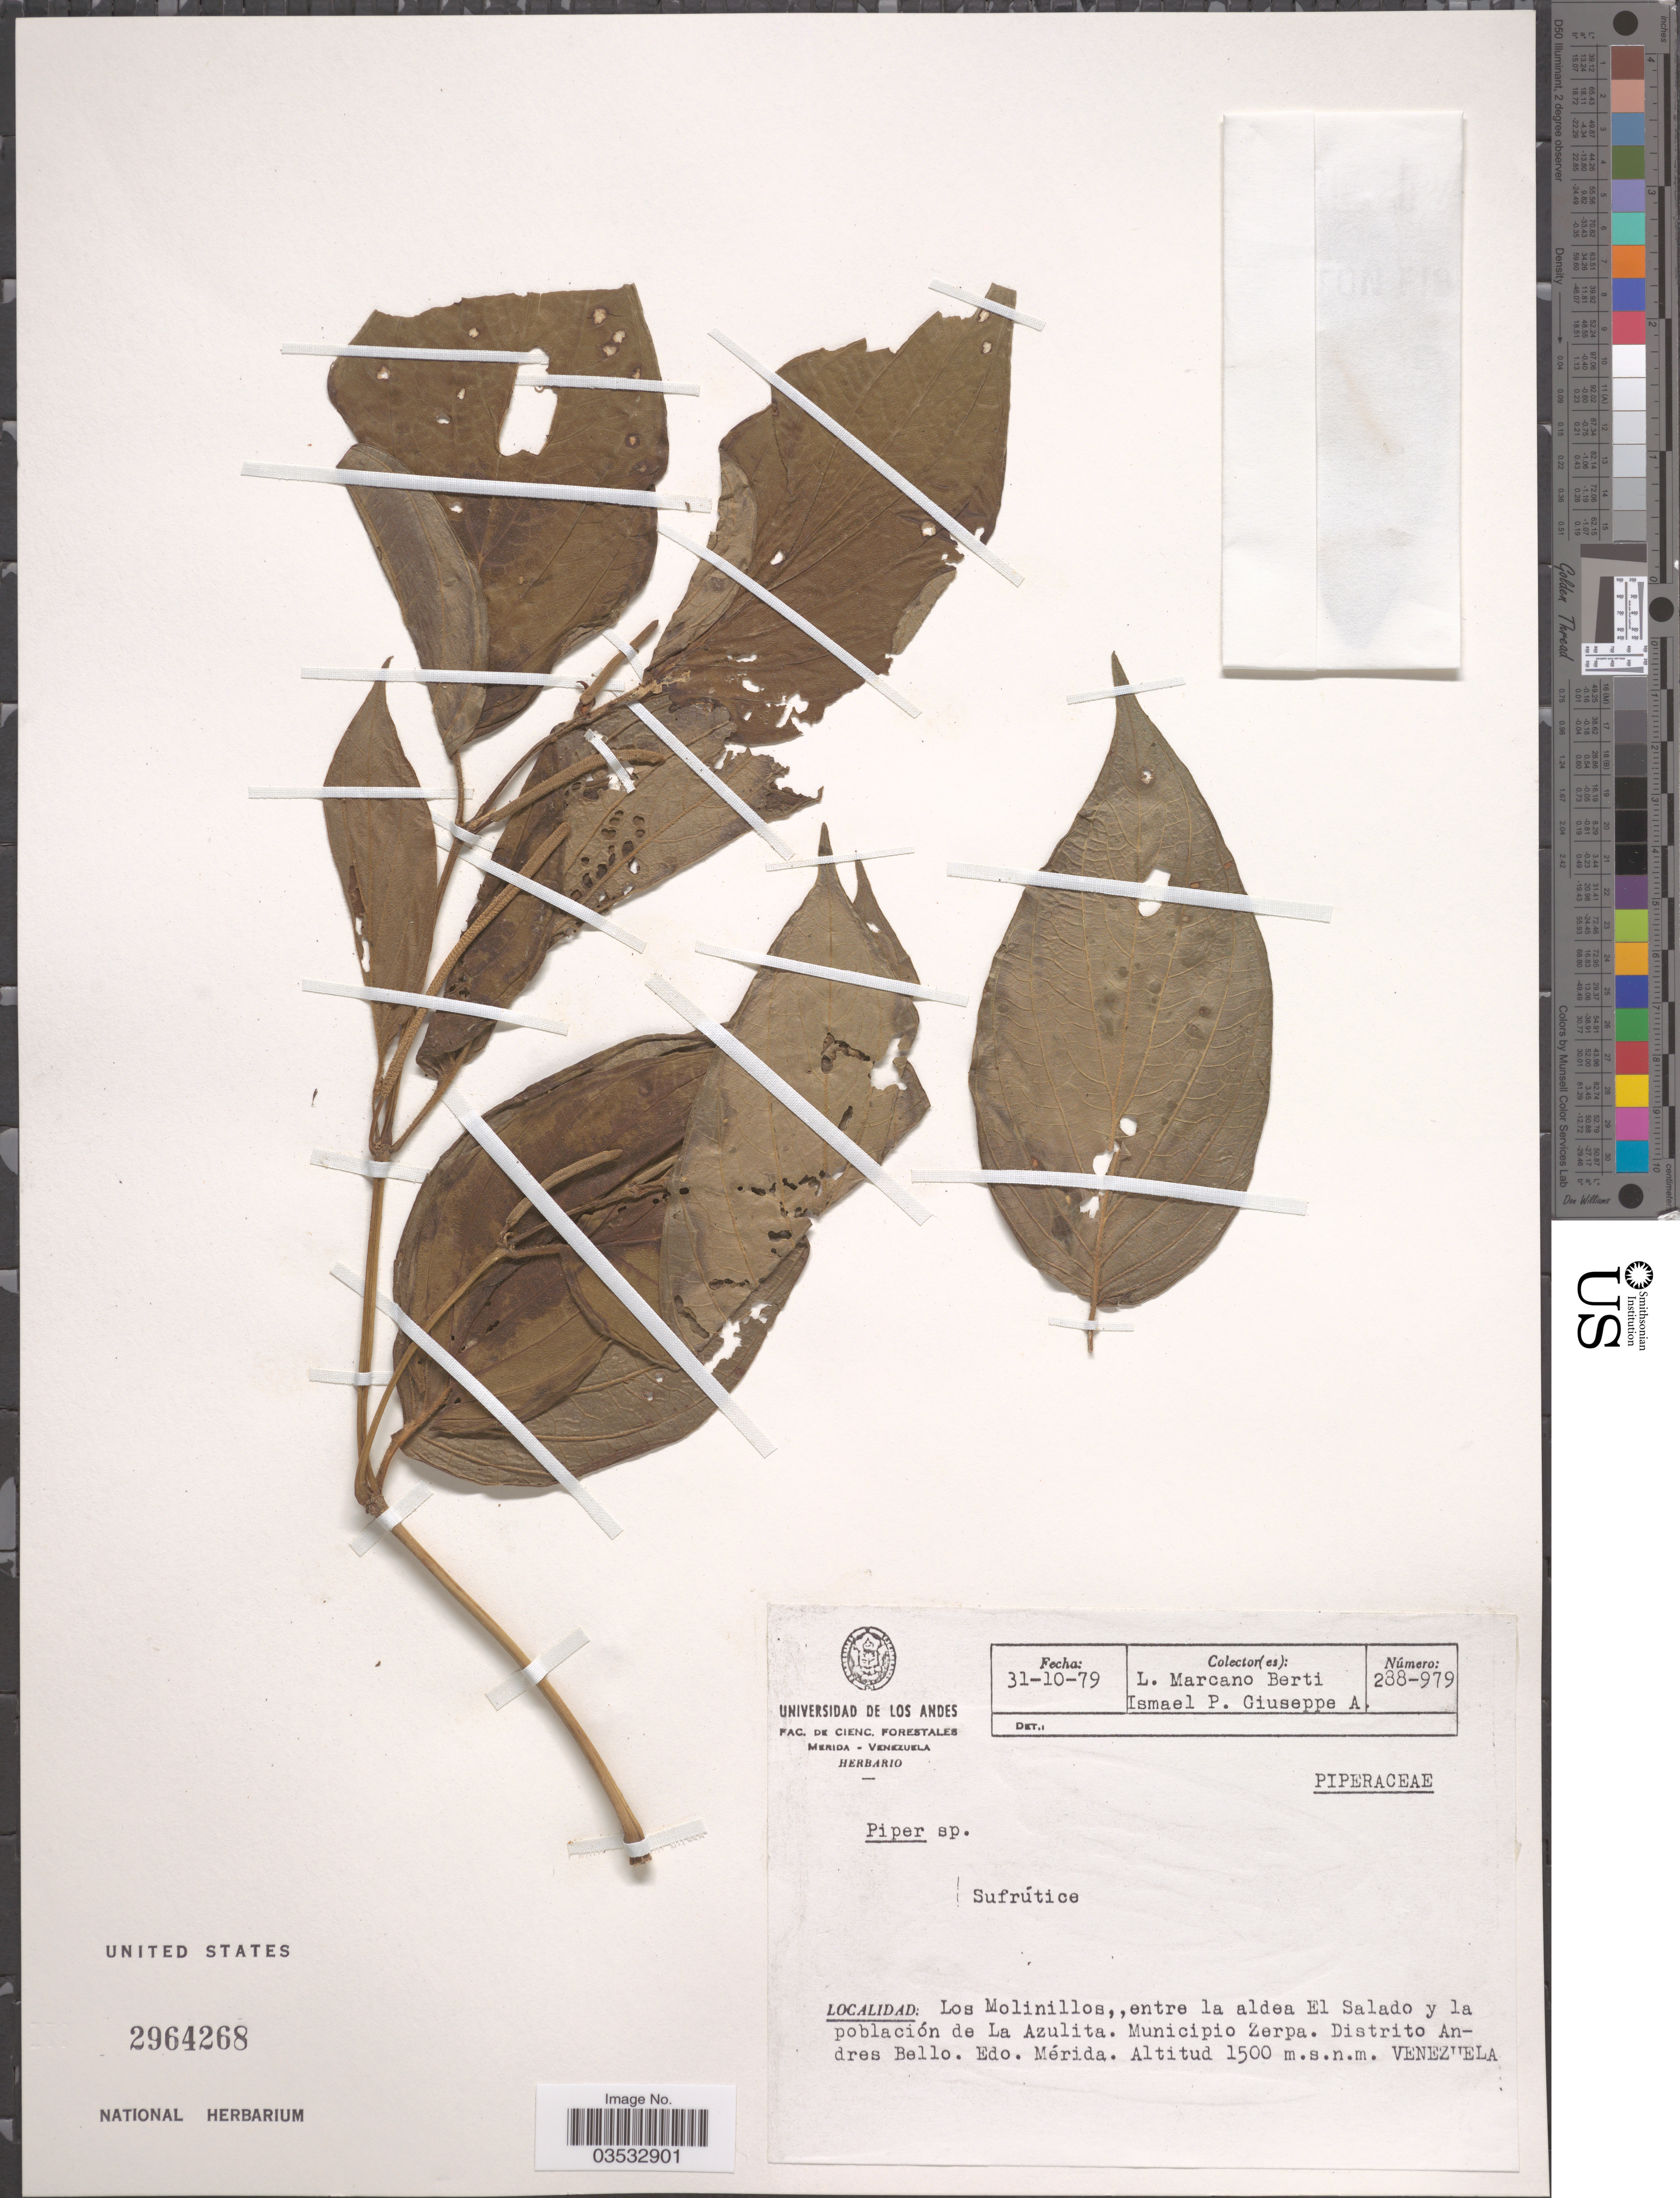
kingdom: Plantae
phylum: Tracheophyta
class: Magnoliopsida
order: Piperales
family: Piperaceae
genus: Piper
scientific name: Piper sp.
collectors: L. Marcano-Berti & I. Giuseppe A.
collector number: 288-979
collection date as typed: Transcribed d/m/y: 31/10/79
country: Venezuela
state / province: Merida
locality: Los Molinillos,, entre la aldea El Salado y la población de La Azulita. Municipio Zerpa. Distrito Andres Bello.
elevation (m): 1500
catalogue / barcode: US 2964268